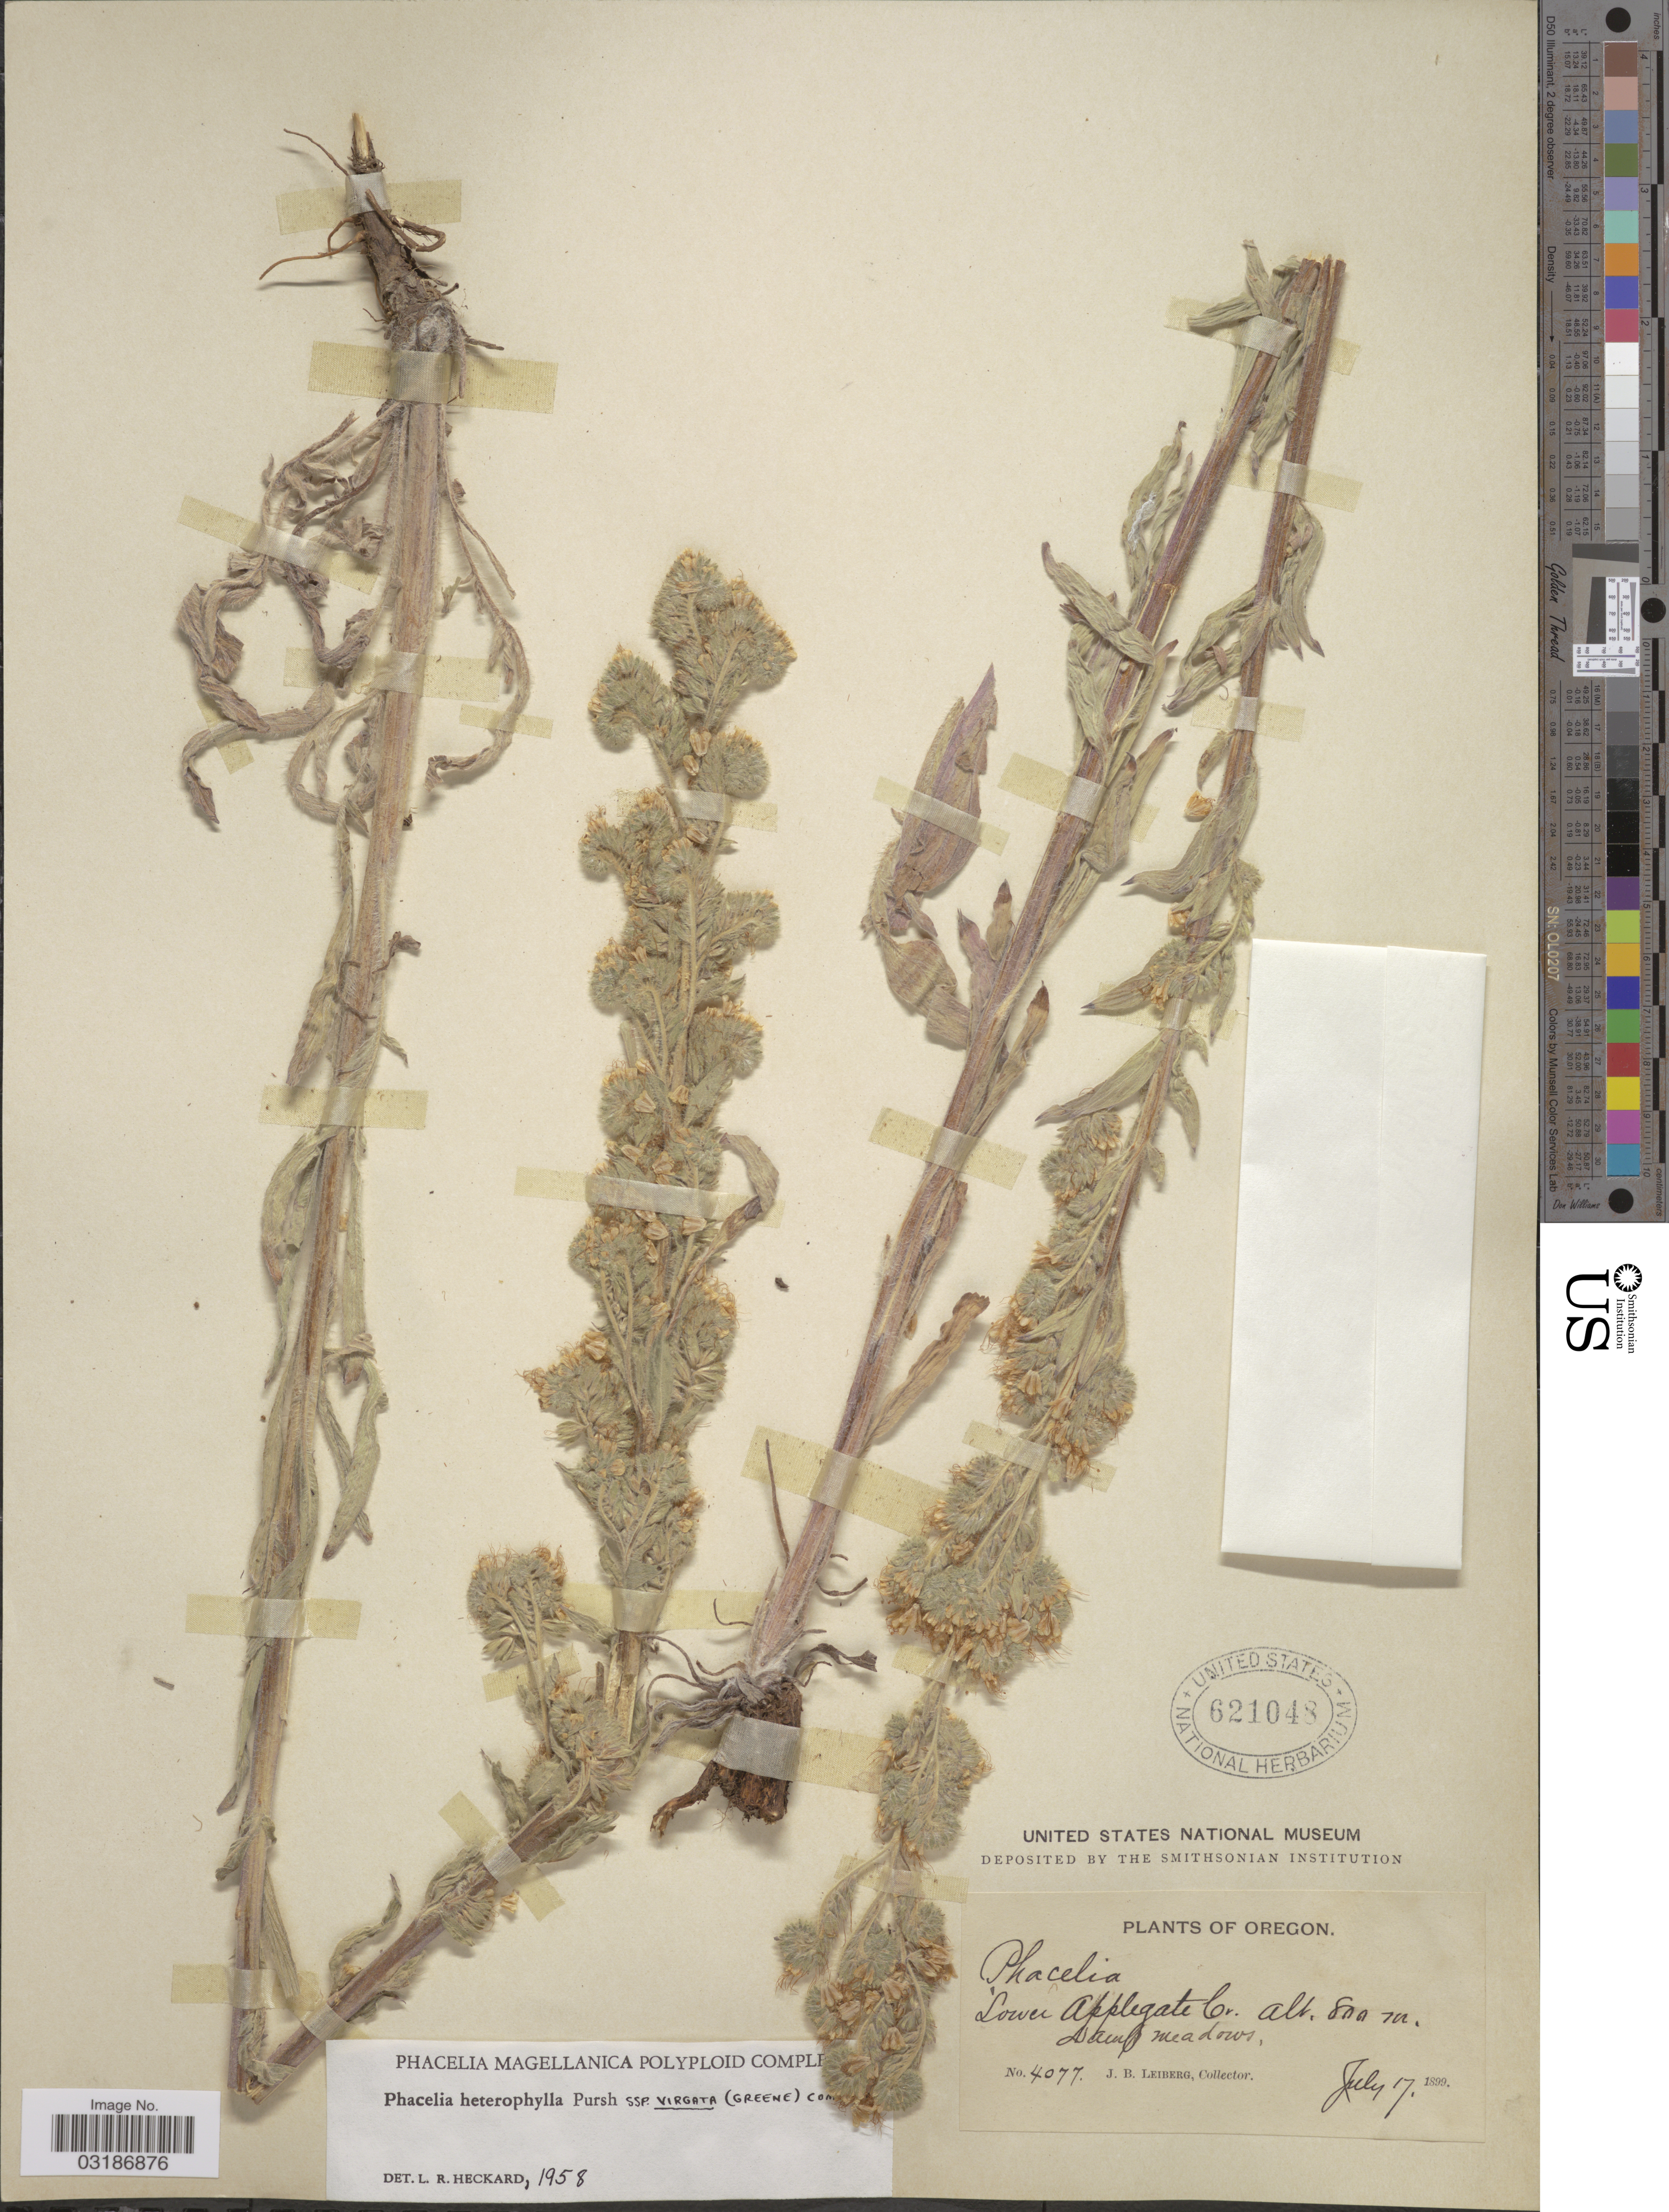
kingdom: Plantae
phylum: Tracheophyta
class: Magnoliopsida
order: Boraginales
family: Hydrophyllaceae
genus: Phacelia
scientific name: Phacelia heterophylla subsp. virgata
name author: (Greene) Heckard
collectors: J. B. Leiberg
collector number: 4077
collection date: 1899-07-17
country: United States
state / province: Oregon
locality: Lower Applegate Cr.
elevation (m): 800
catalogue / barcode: US 621048